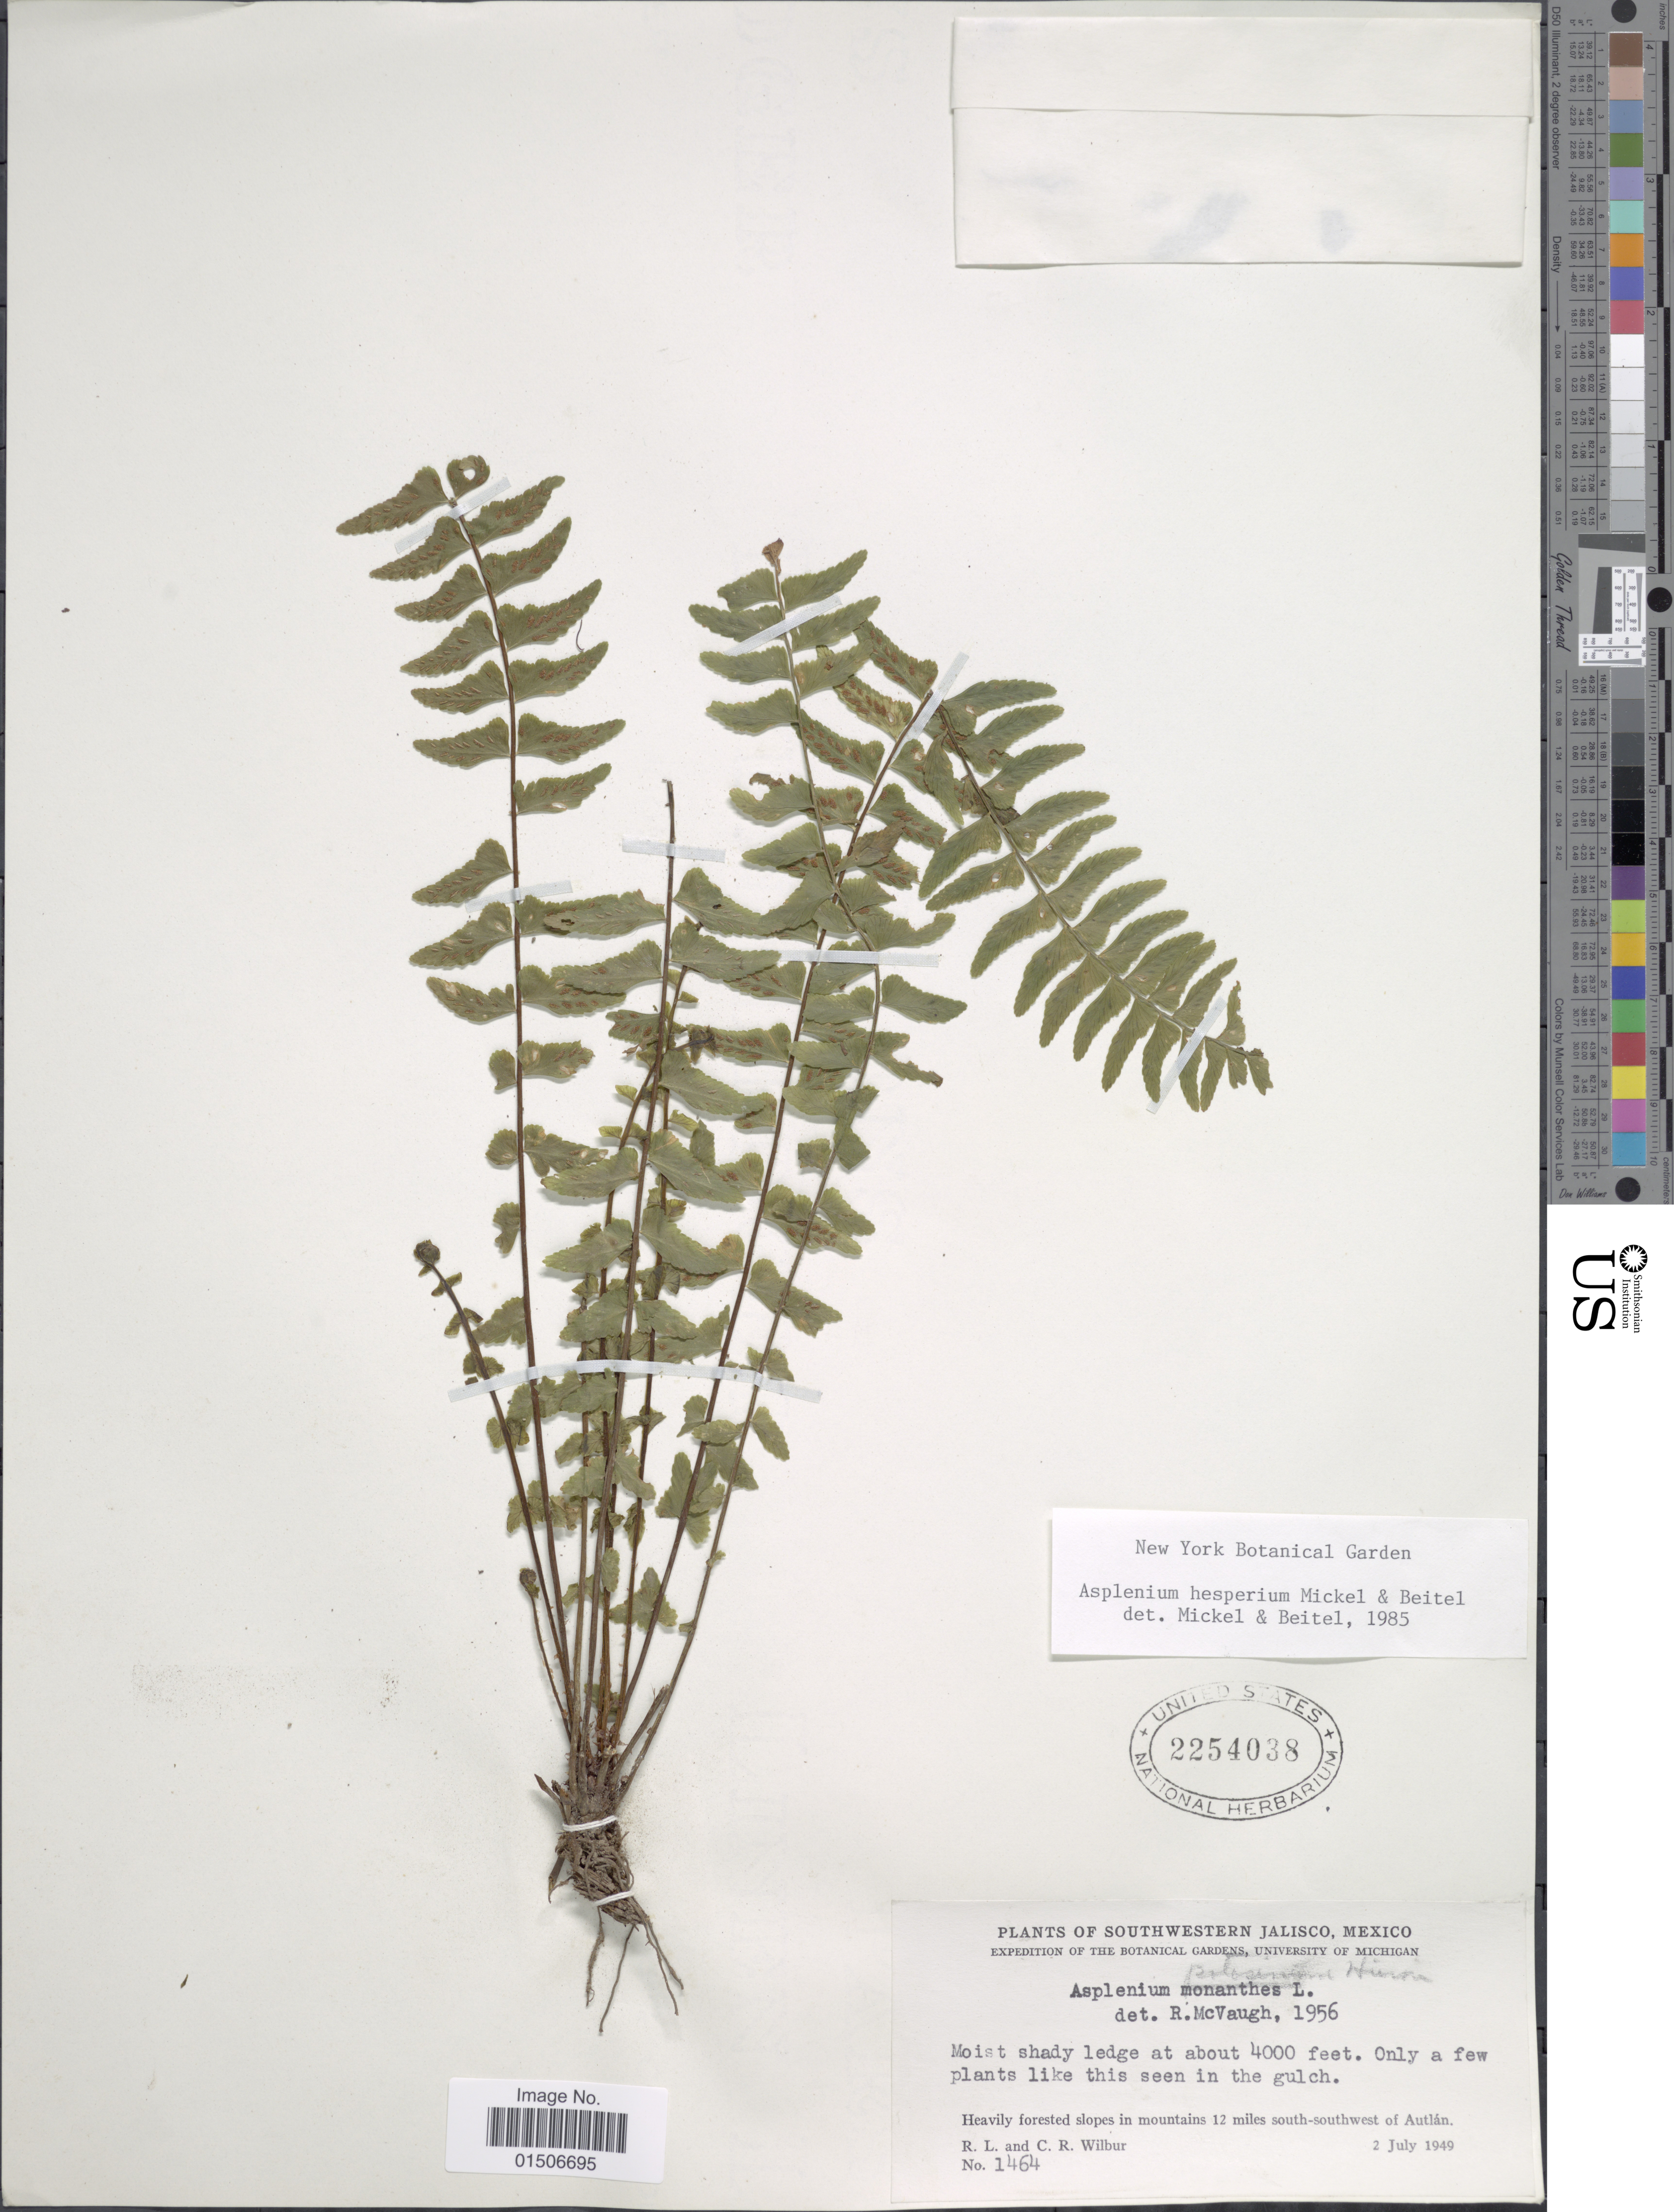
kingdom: Plantae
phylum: Tracheophyta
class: Polypodiopsida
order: Polypodiales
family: Aspleniaceae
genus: Asplenium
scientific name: Asplenium herperium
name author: Mickel & Beitel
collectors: R. L. Wilbur & C. Wilbur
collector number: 1464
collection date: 1949-07-02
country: Mexico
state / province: Jalisco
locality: Southwestern Jalisco, Heavily forested slopes in mountains 12 miles south-southwest of Autlán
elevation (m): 1219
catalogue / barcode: US 2254038